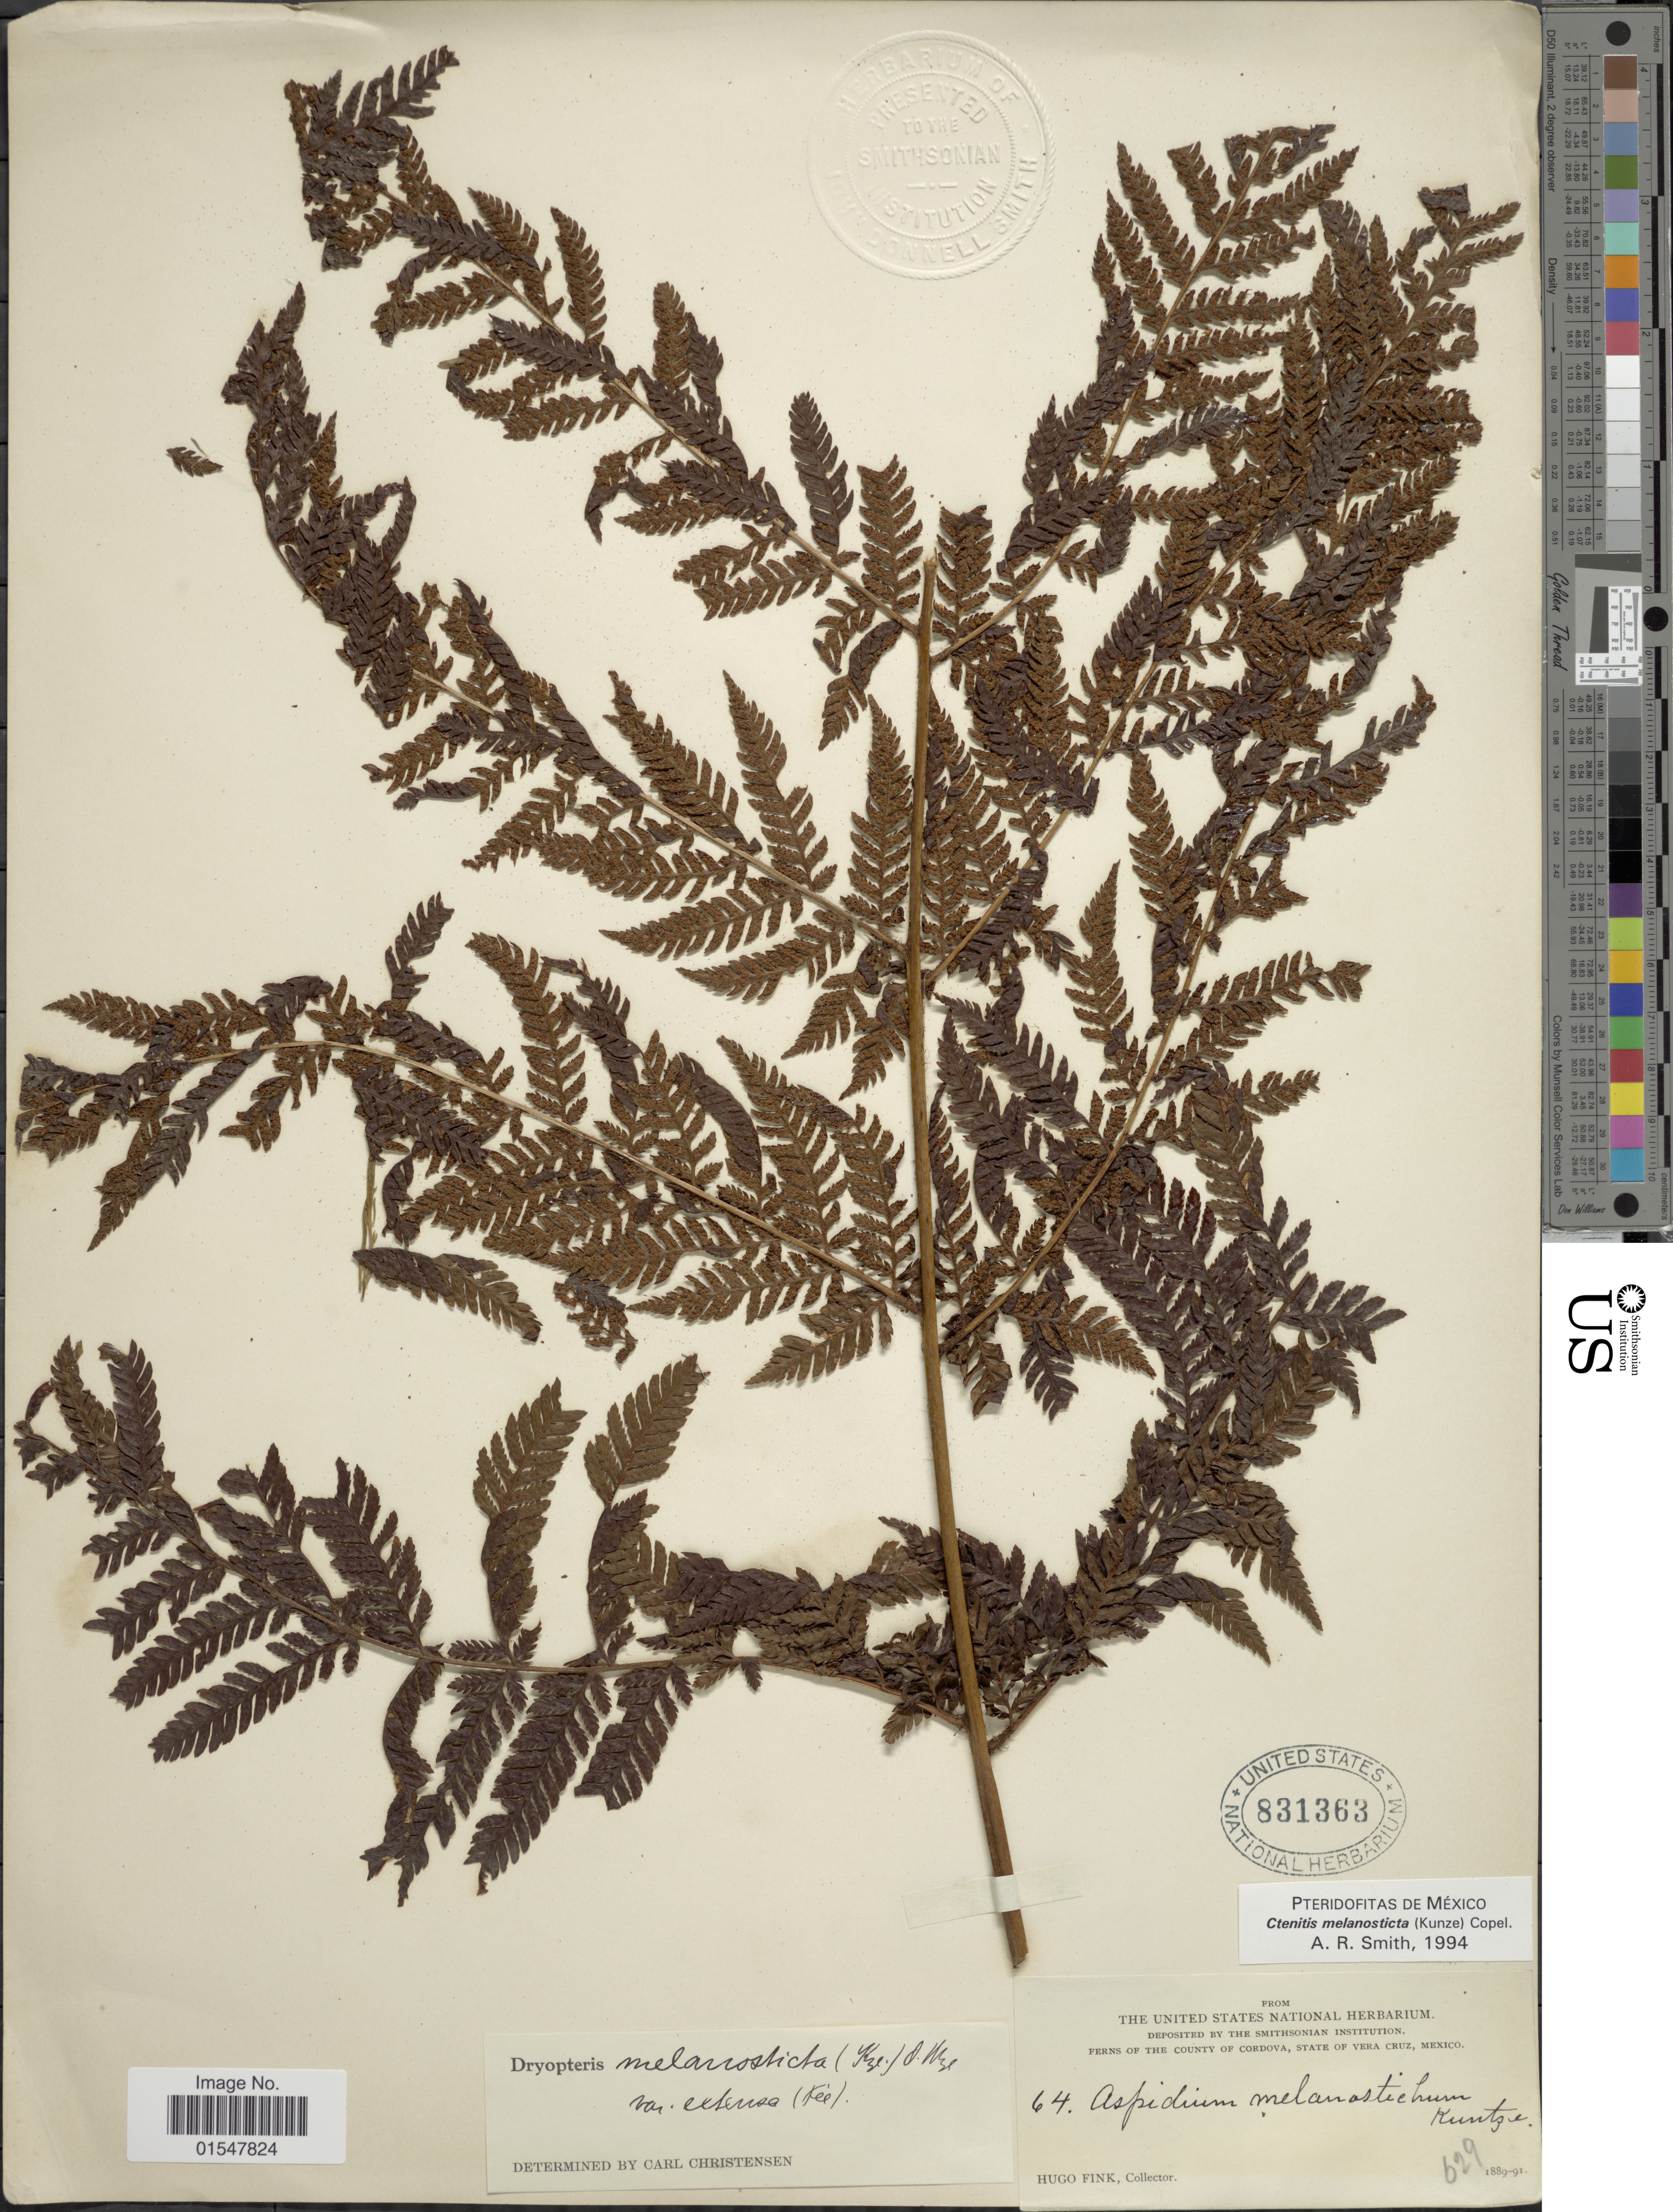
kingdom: Plantae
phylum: Tracheophyta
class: Polypodiopsida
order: Polypodiales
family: Dryopteridaceae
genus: Ctenitis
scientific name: Ctenitis melanosticta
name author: (Kunze) Copel.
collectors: H. Fink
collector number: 64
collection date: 1889/1891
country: Mexico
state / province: Veracruz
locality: The county of Cordova, State of Vera Cruz, Mexico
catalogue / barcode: US 831363